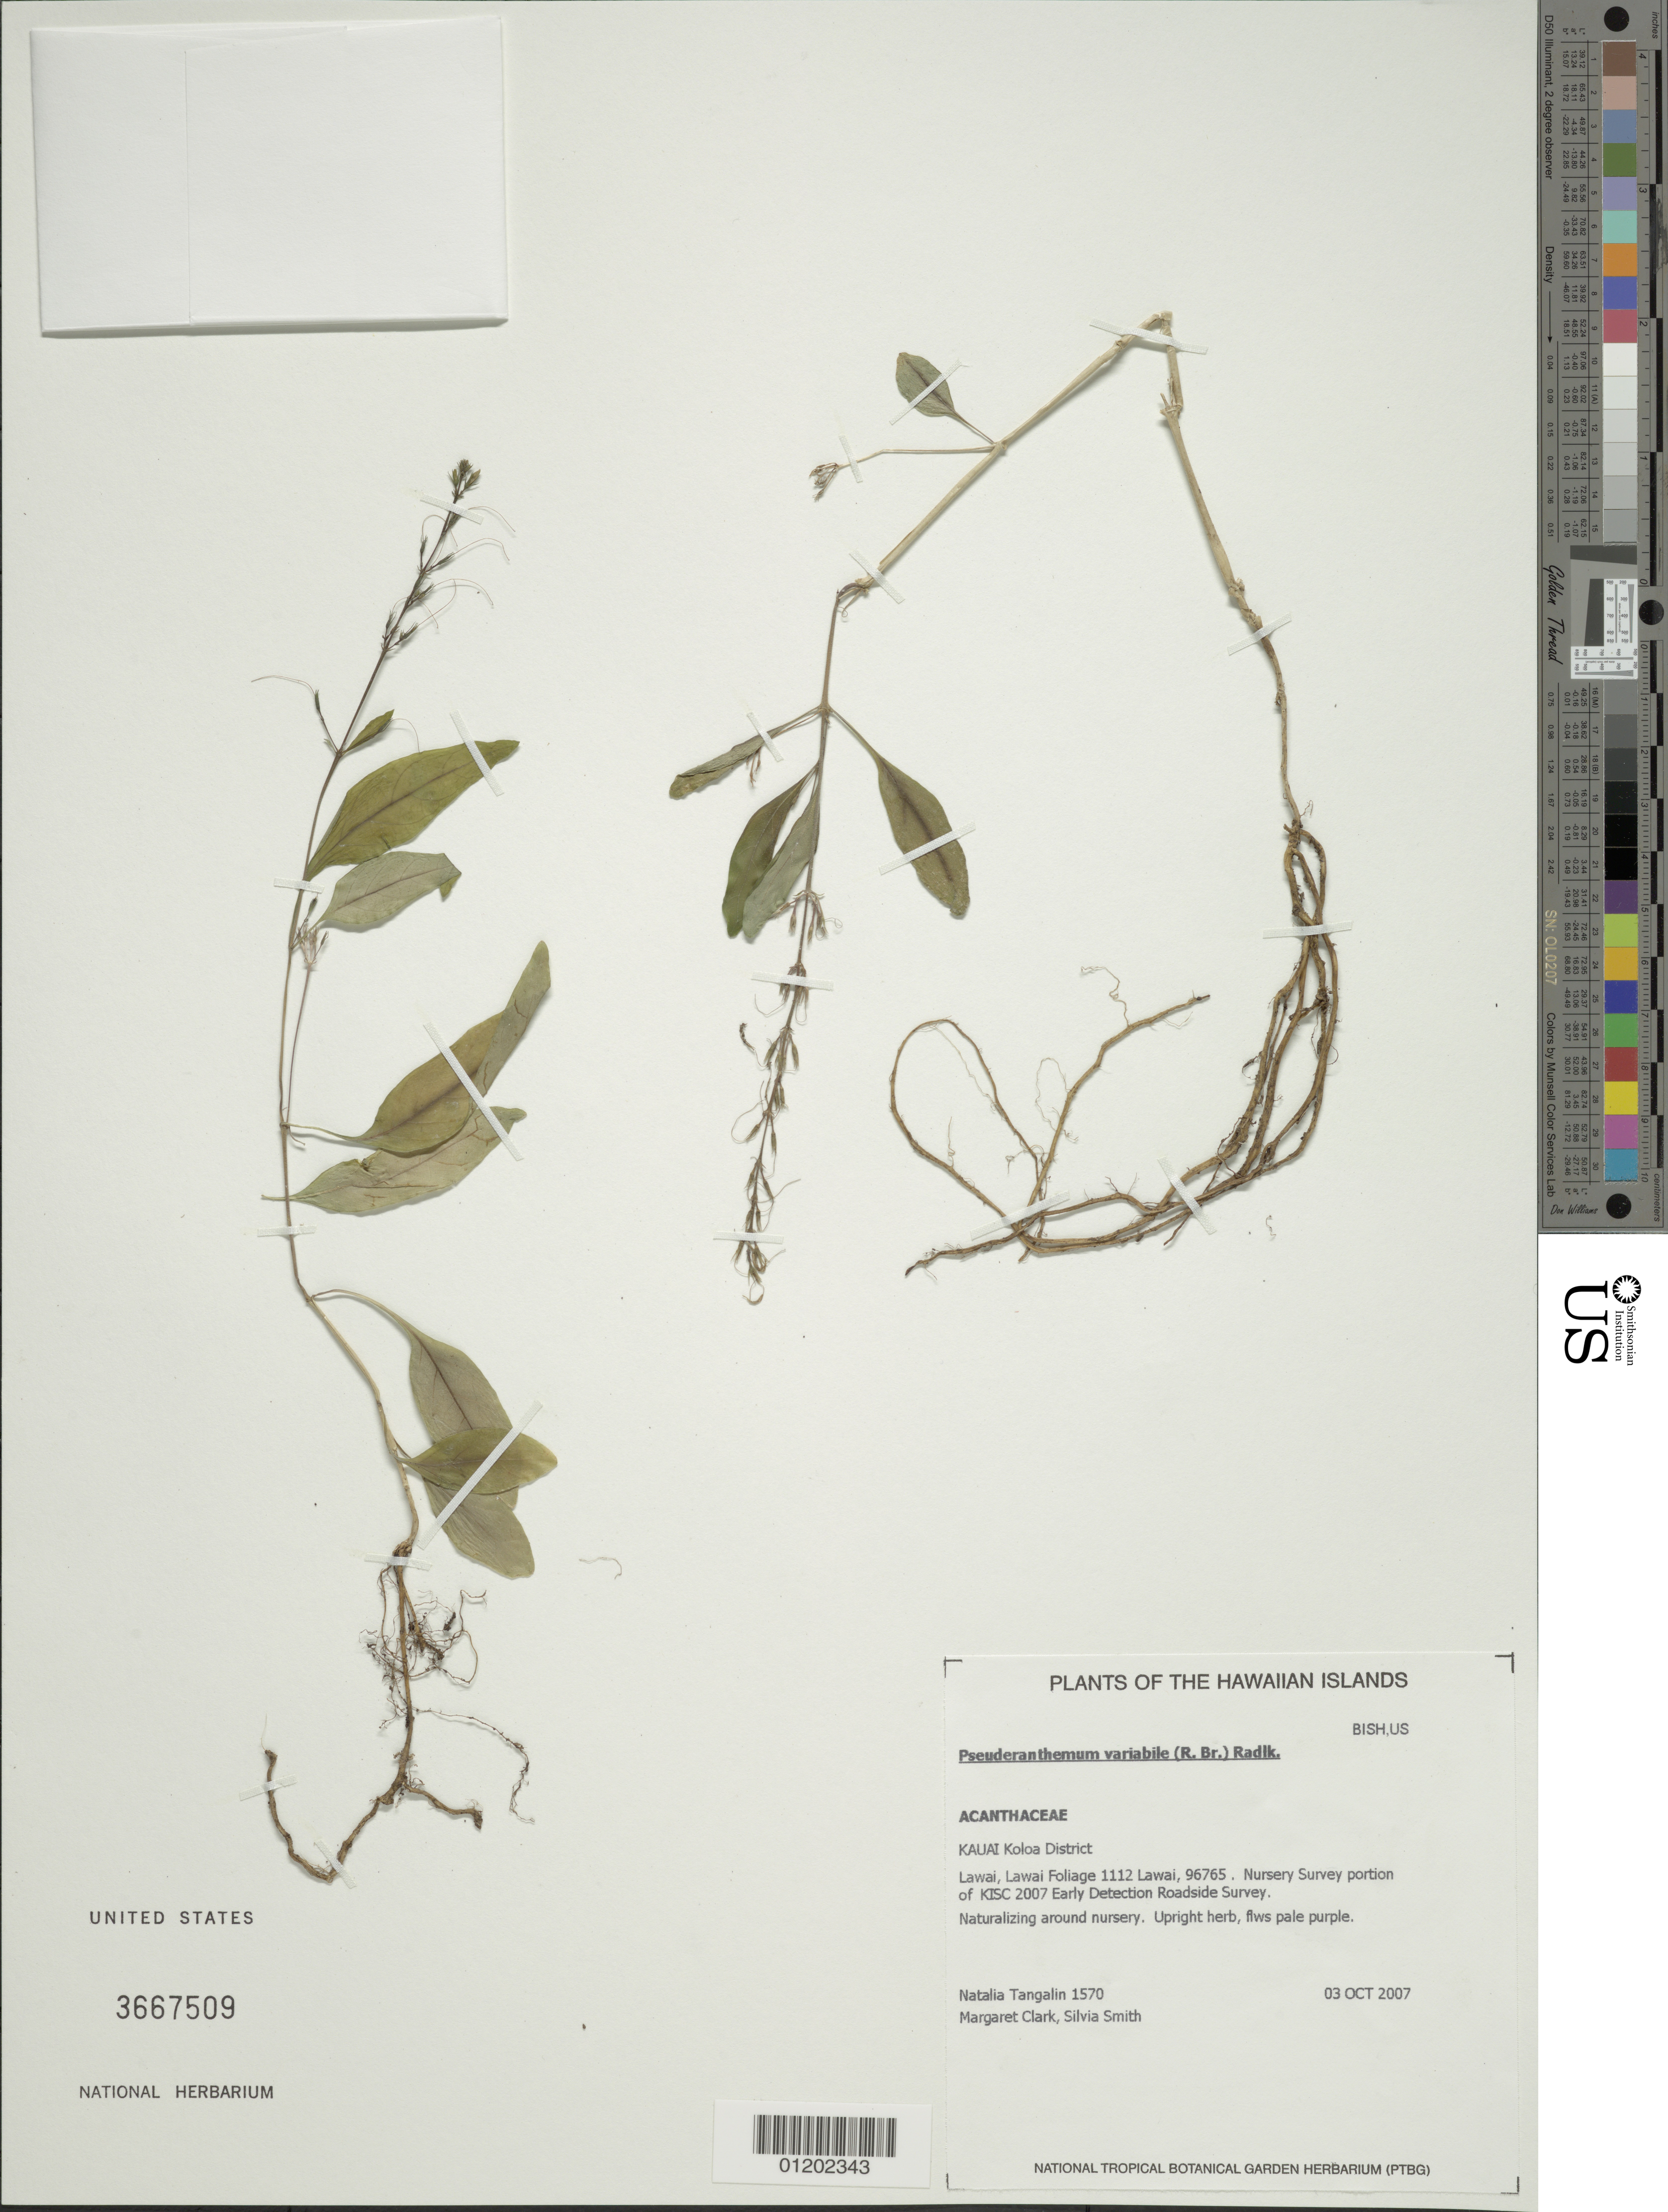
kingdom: Plantae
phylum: Tracheophyta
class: Magnoliopsida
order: Lamiales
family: Acanthaceae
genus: Pseuderanthemum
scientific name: Pseuderanthemum variabile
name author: (R. Br.) Radlk.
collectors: N. Tangalin, M. Clarke & S. Smith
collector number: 1570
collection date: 2007-10-03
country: United States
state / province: Hawaii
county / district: Kauai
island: Kaua'i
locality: Koloa District, Lawai, Lawai Foliage, 1112 Lawai, 96765.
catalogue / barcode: US 3667509